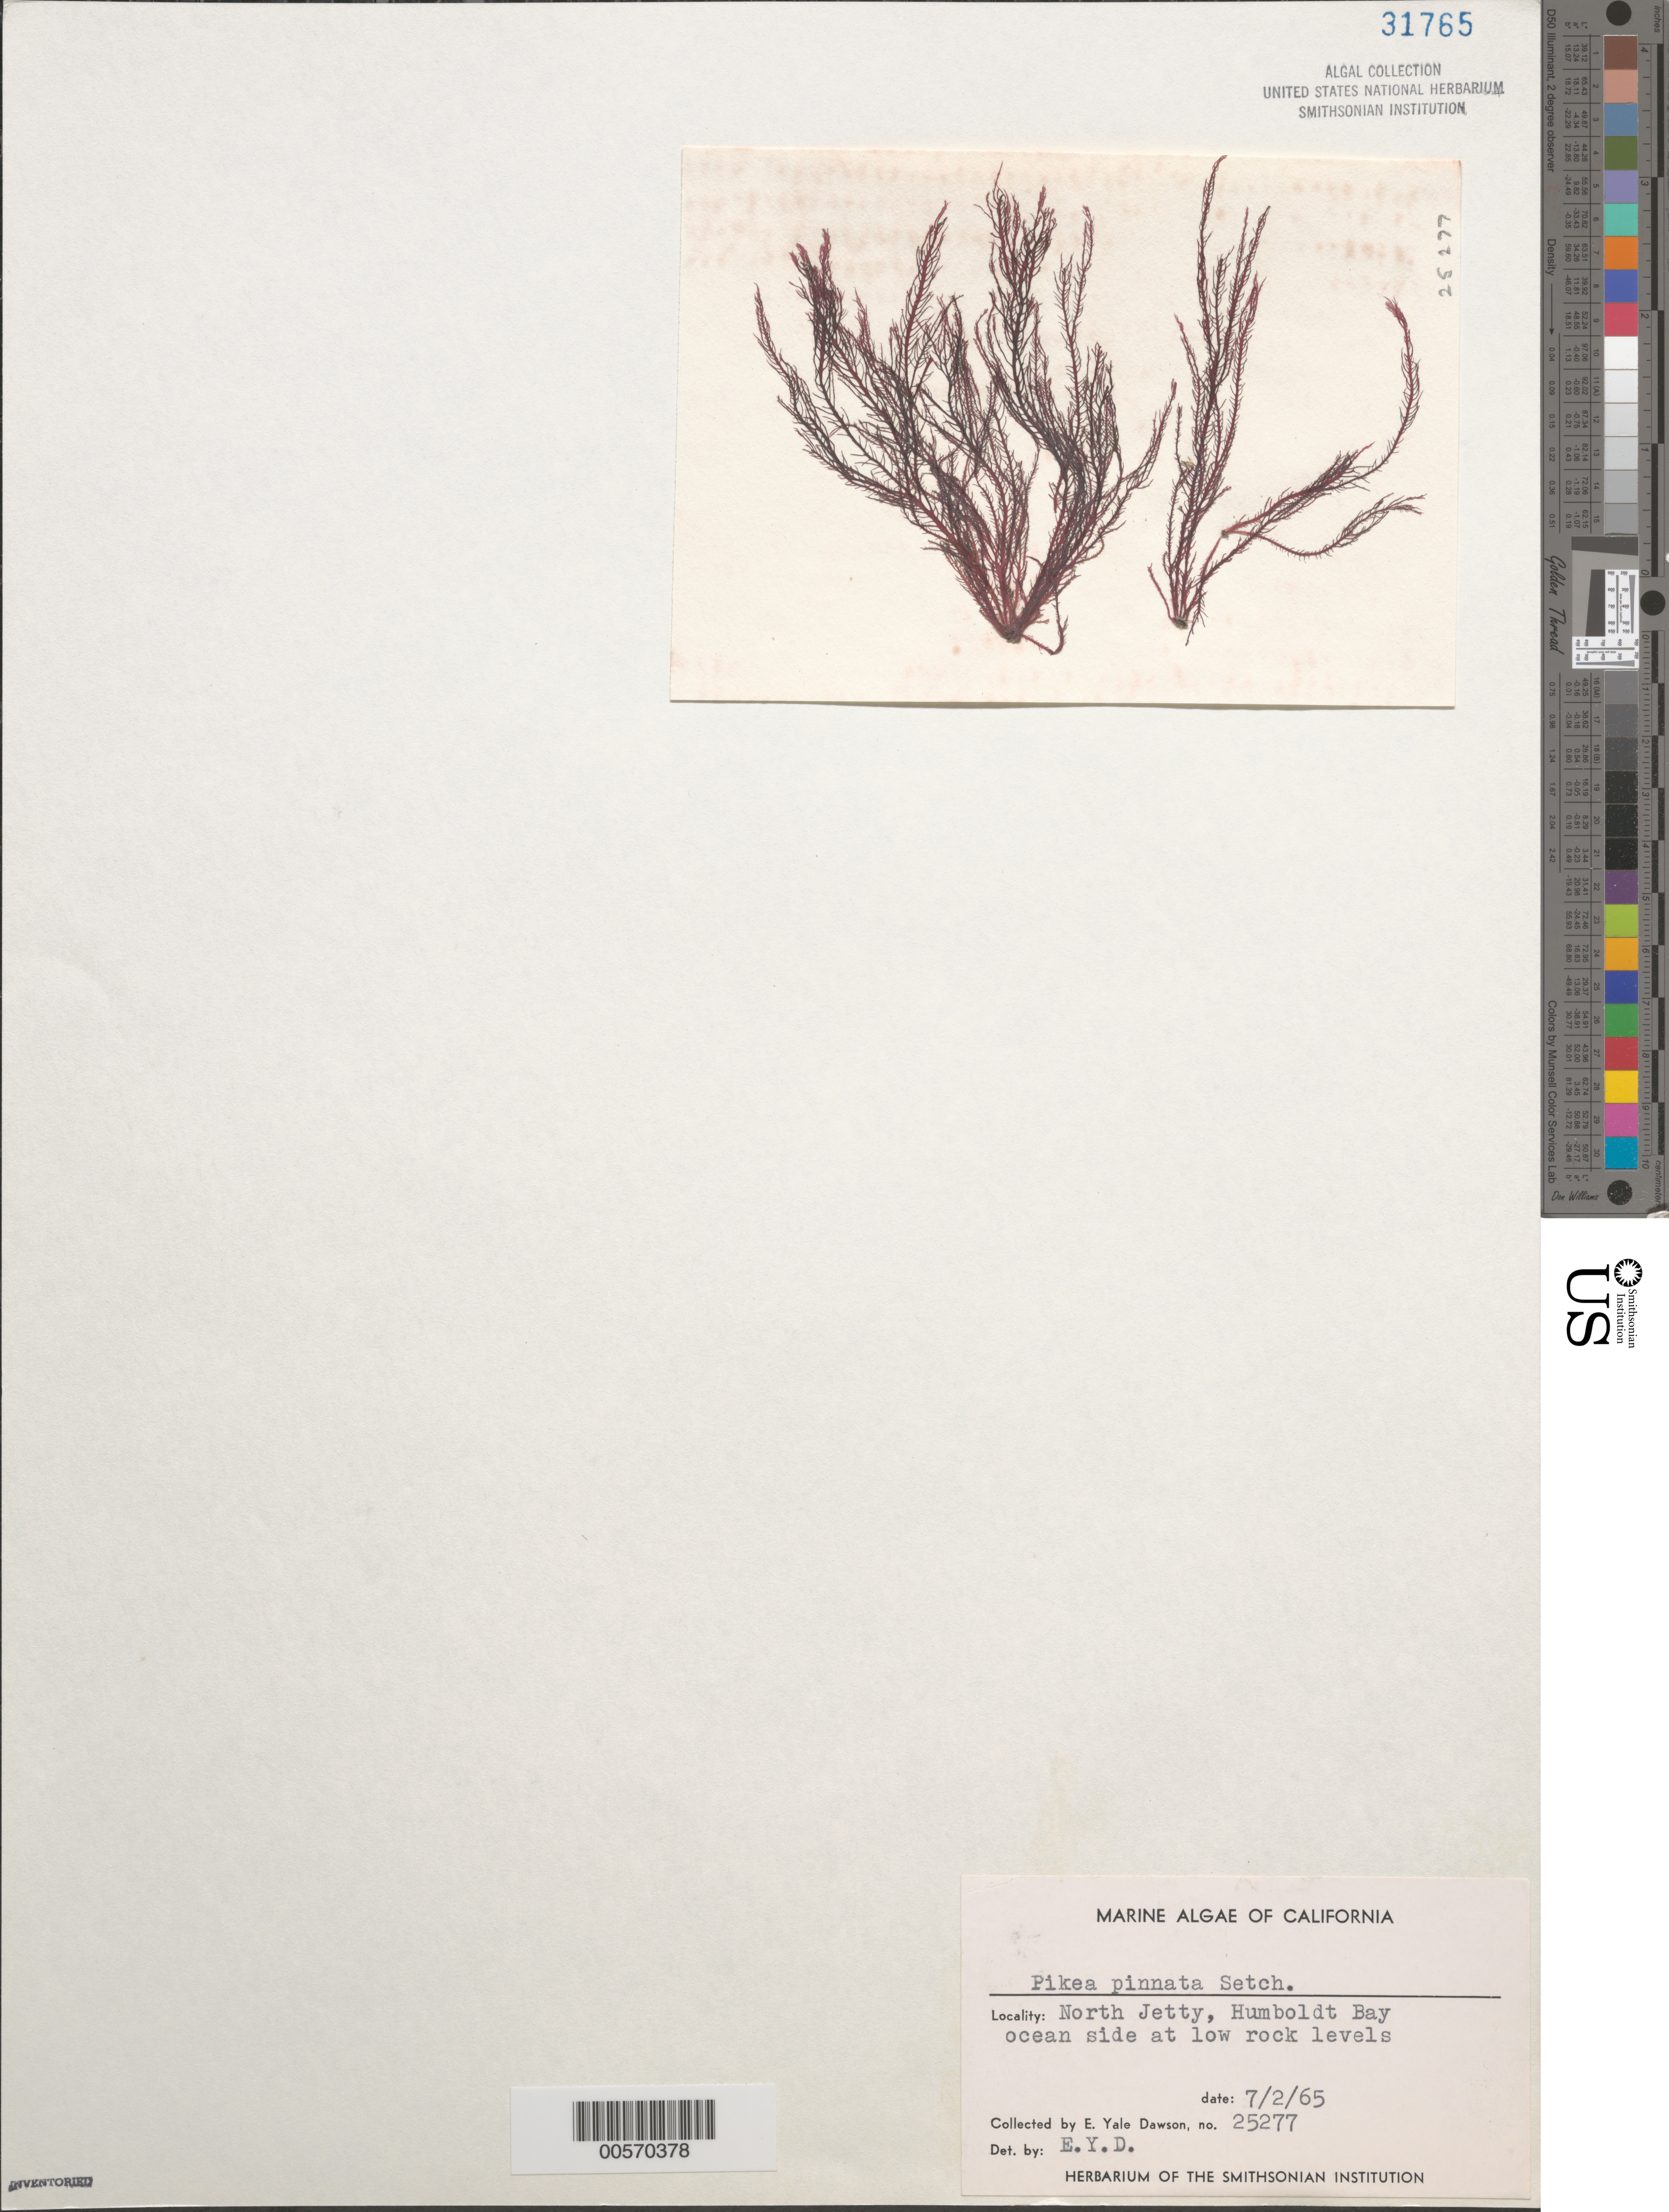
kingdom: Plantae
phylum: Rhodophyta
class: Florideophyceae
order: Gigartinales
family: Dumontiaceae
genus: Pikea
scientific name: Pikea pinnata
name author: Setch. in Collins et al.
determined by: Dawson, E. Y.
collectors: E. Y. Dawson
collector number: EYD 25277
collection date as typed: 02 Jul 1965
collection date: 1965-07-02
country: United States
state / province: California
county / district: Humboldt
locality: Humboldt Bay, North Jetty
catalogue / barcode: US 31765